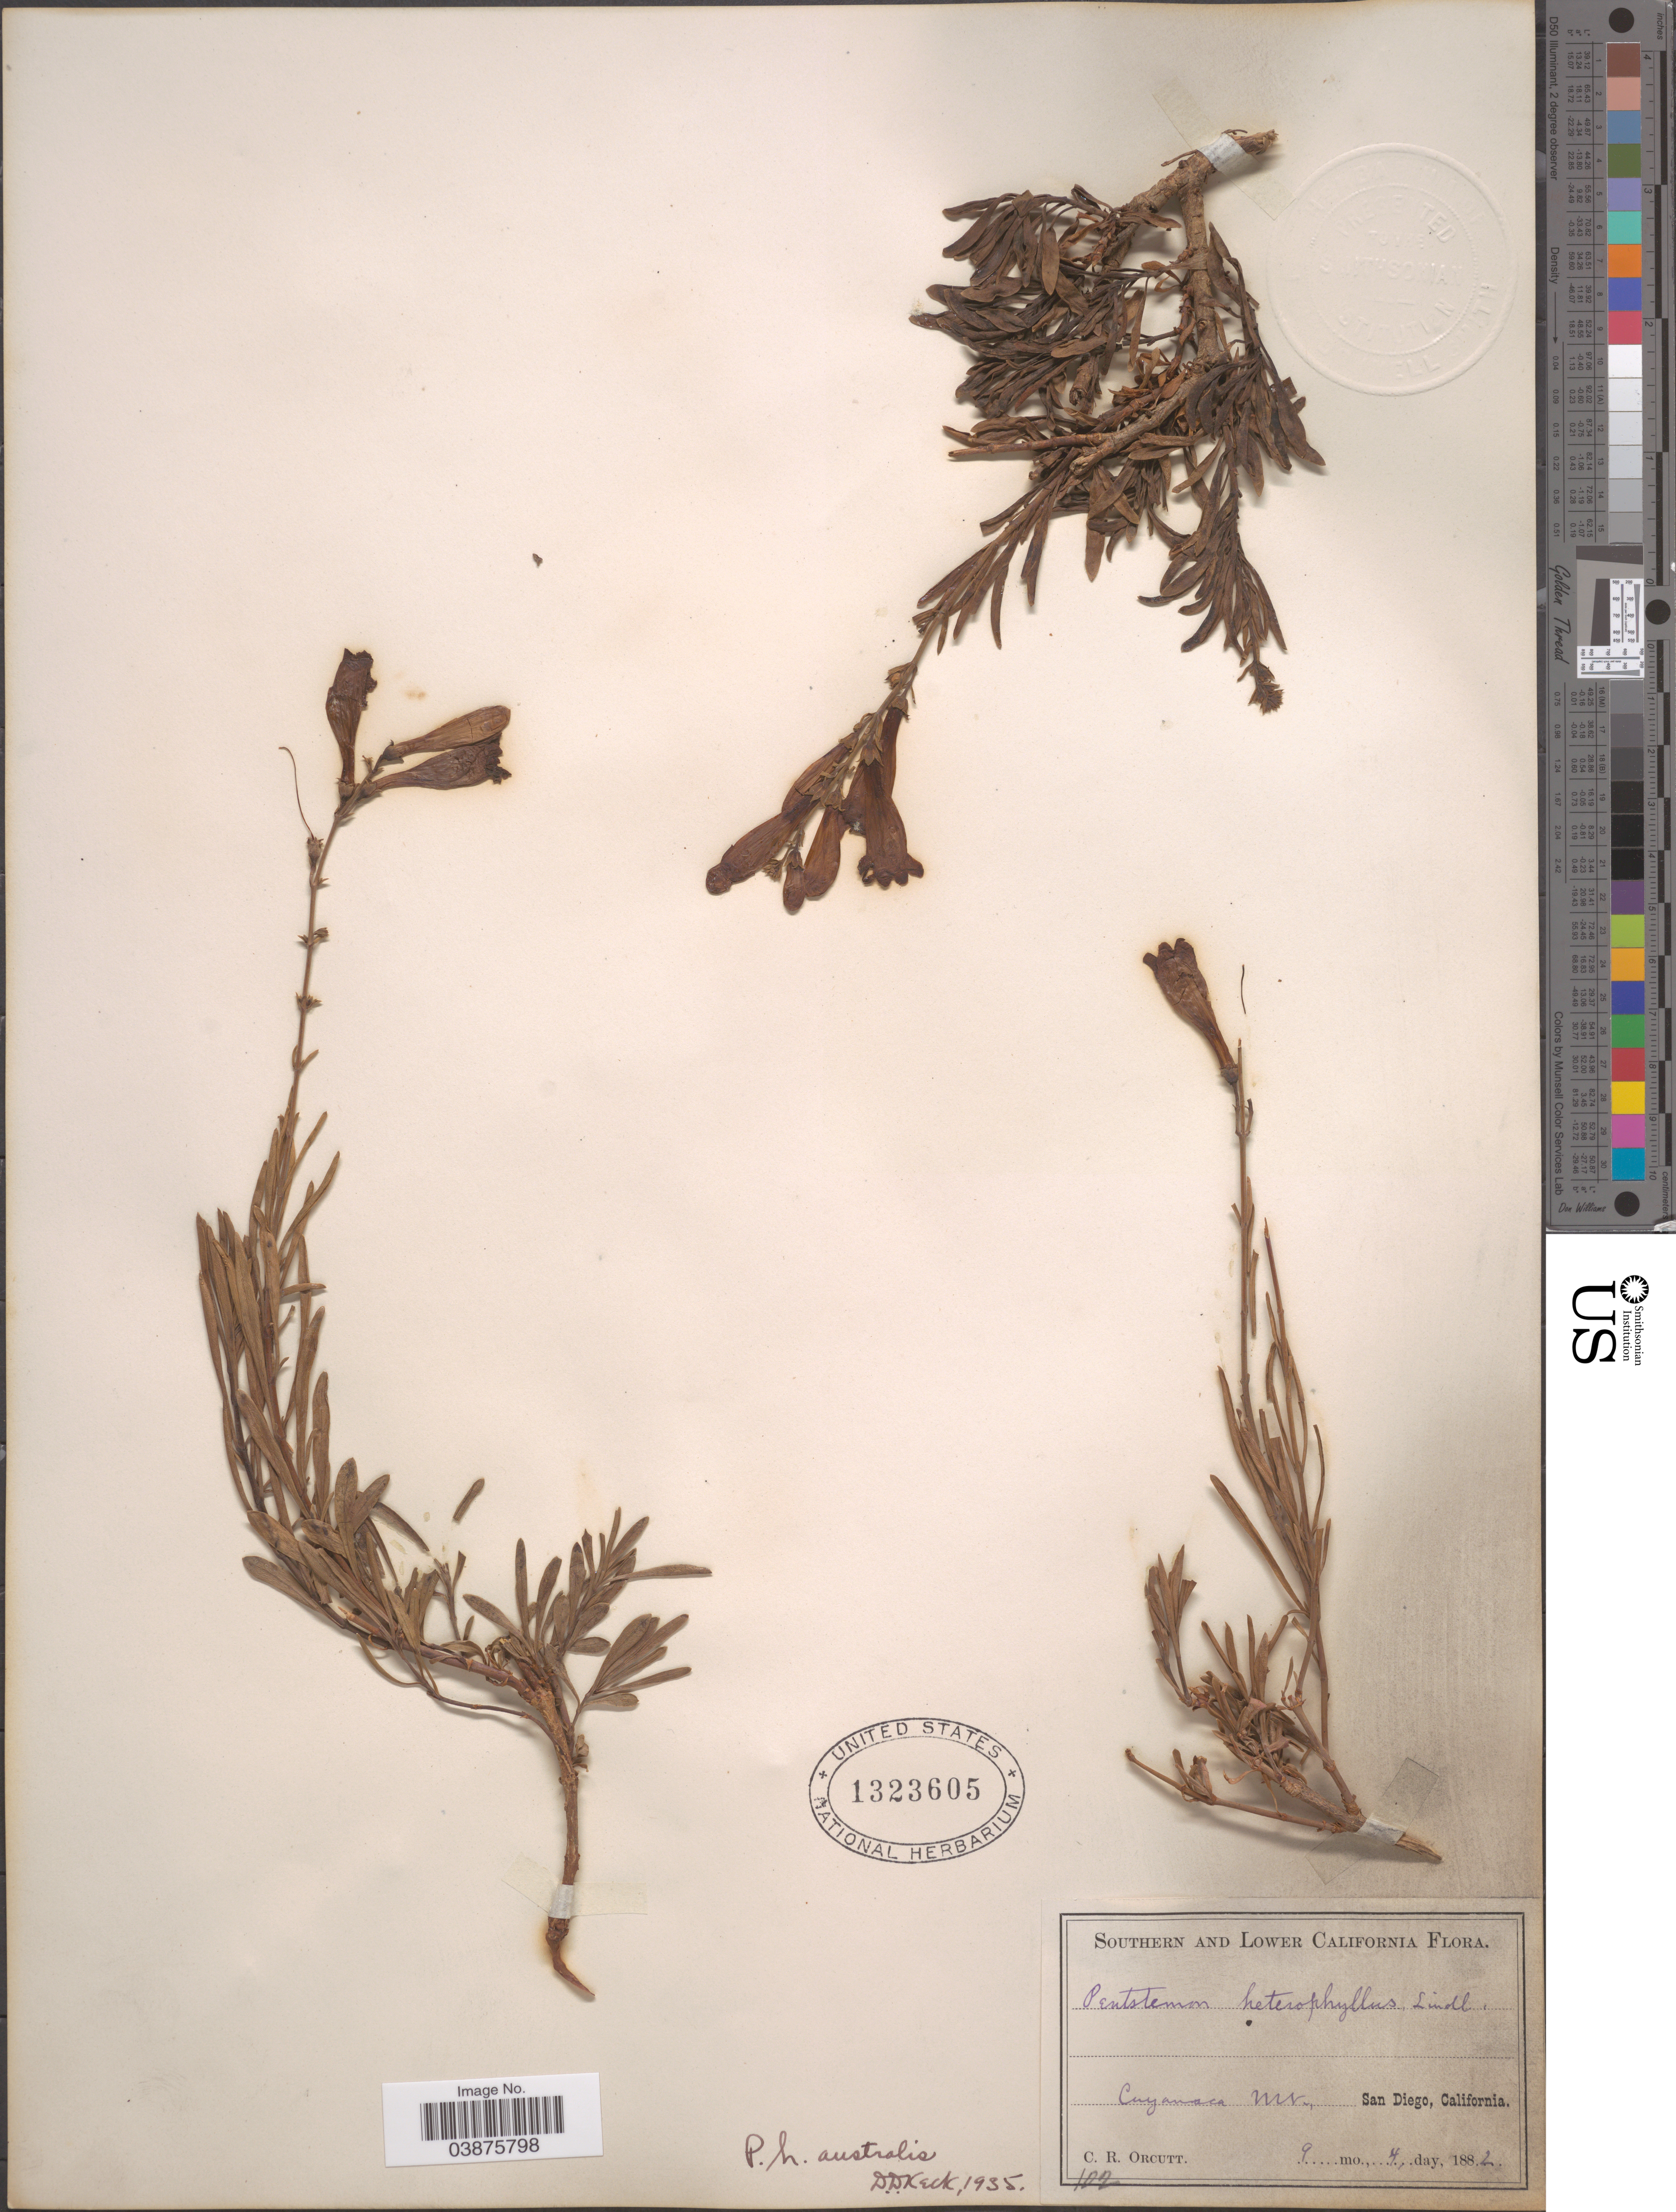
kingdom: Plantae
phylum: Tracheophyta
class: Magnoliopsida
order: Lamiales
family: Plantaginaceae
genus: Penstemon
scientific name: Penstemon heterophyllus subsp. australis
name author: (Munz & I.M. Johnst.) D.D. Keck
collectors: C. R. Orcutt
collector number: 102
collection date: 1882-09-04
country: United States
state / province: California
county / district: San Diego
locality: Southern and Lower California. Cayamaca Mt., San Diego.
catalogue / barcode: US 1323605